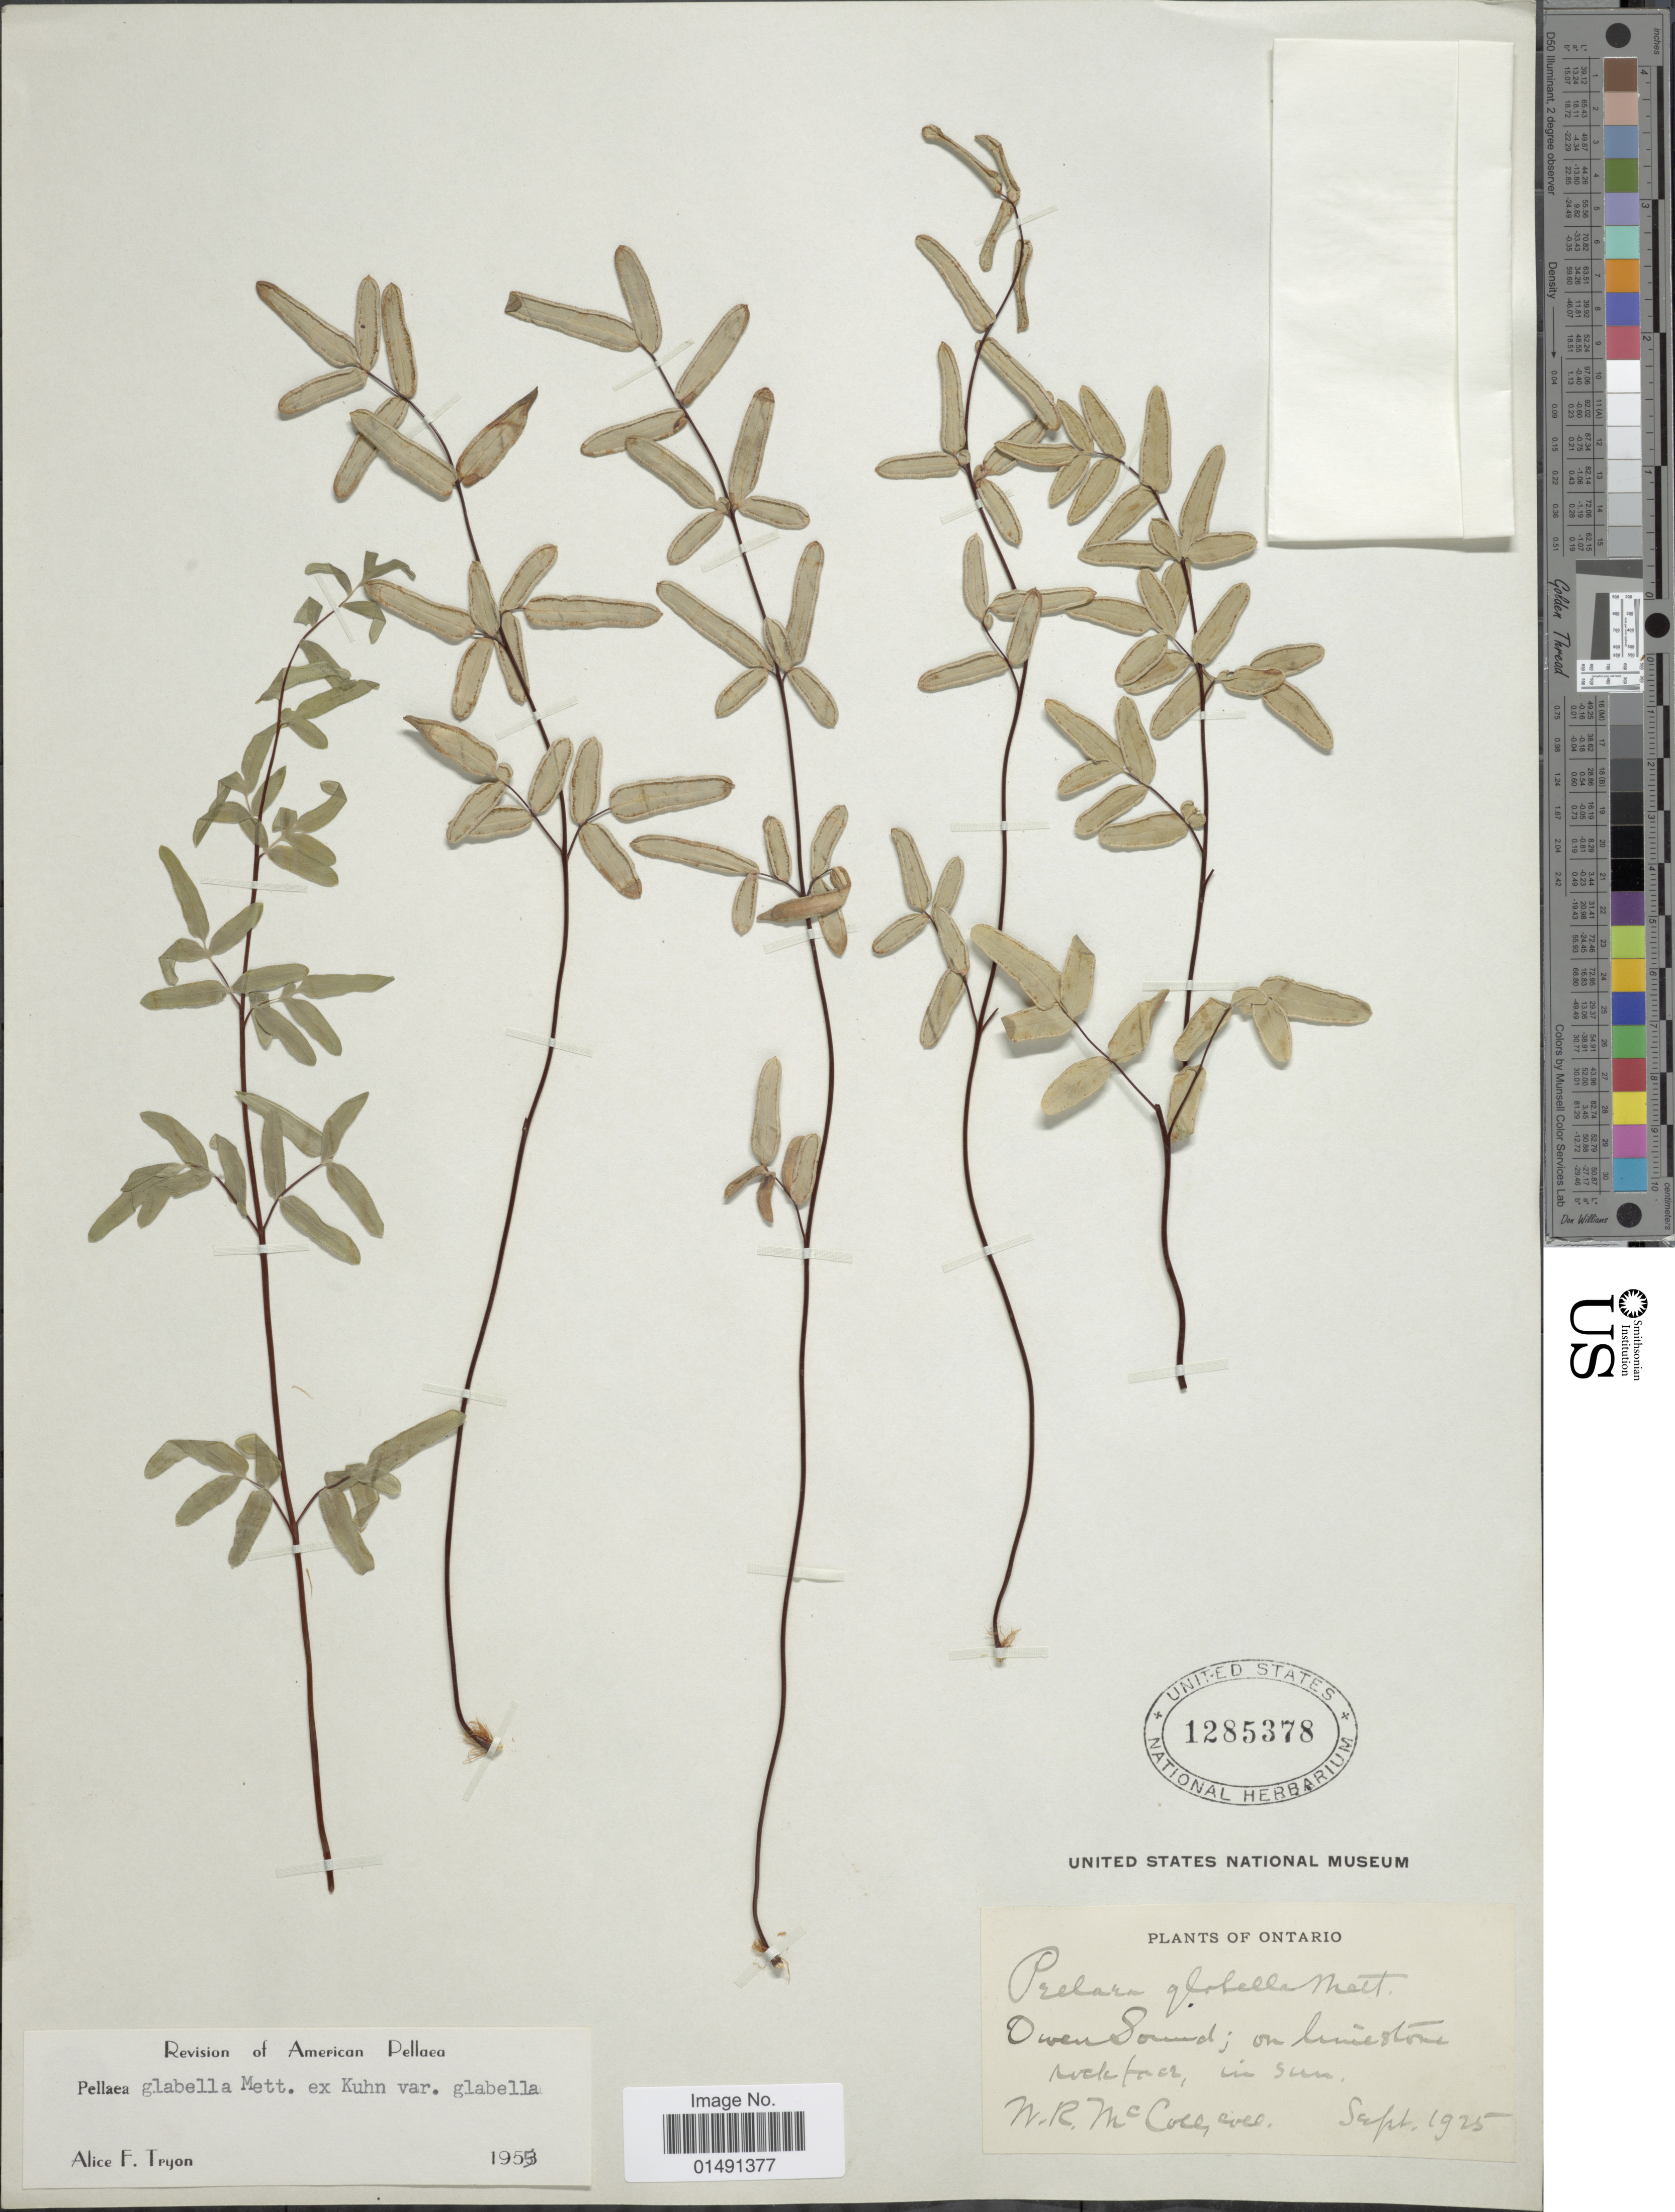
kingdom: Plantae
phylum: Tracheophyta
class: Polypodiopsida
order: Polypodiales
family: Pteridaceae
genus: Pellaea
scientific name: Pellaea glabella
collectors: W. McColl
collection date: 1925-09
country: Canada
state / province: Ontario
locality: Owen Sound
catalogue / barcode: US 1285378